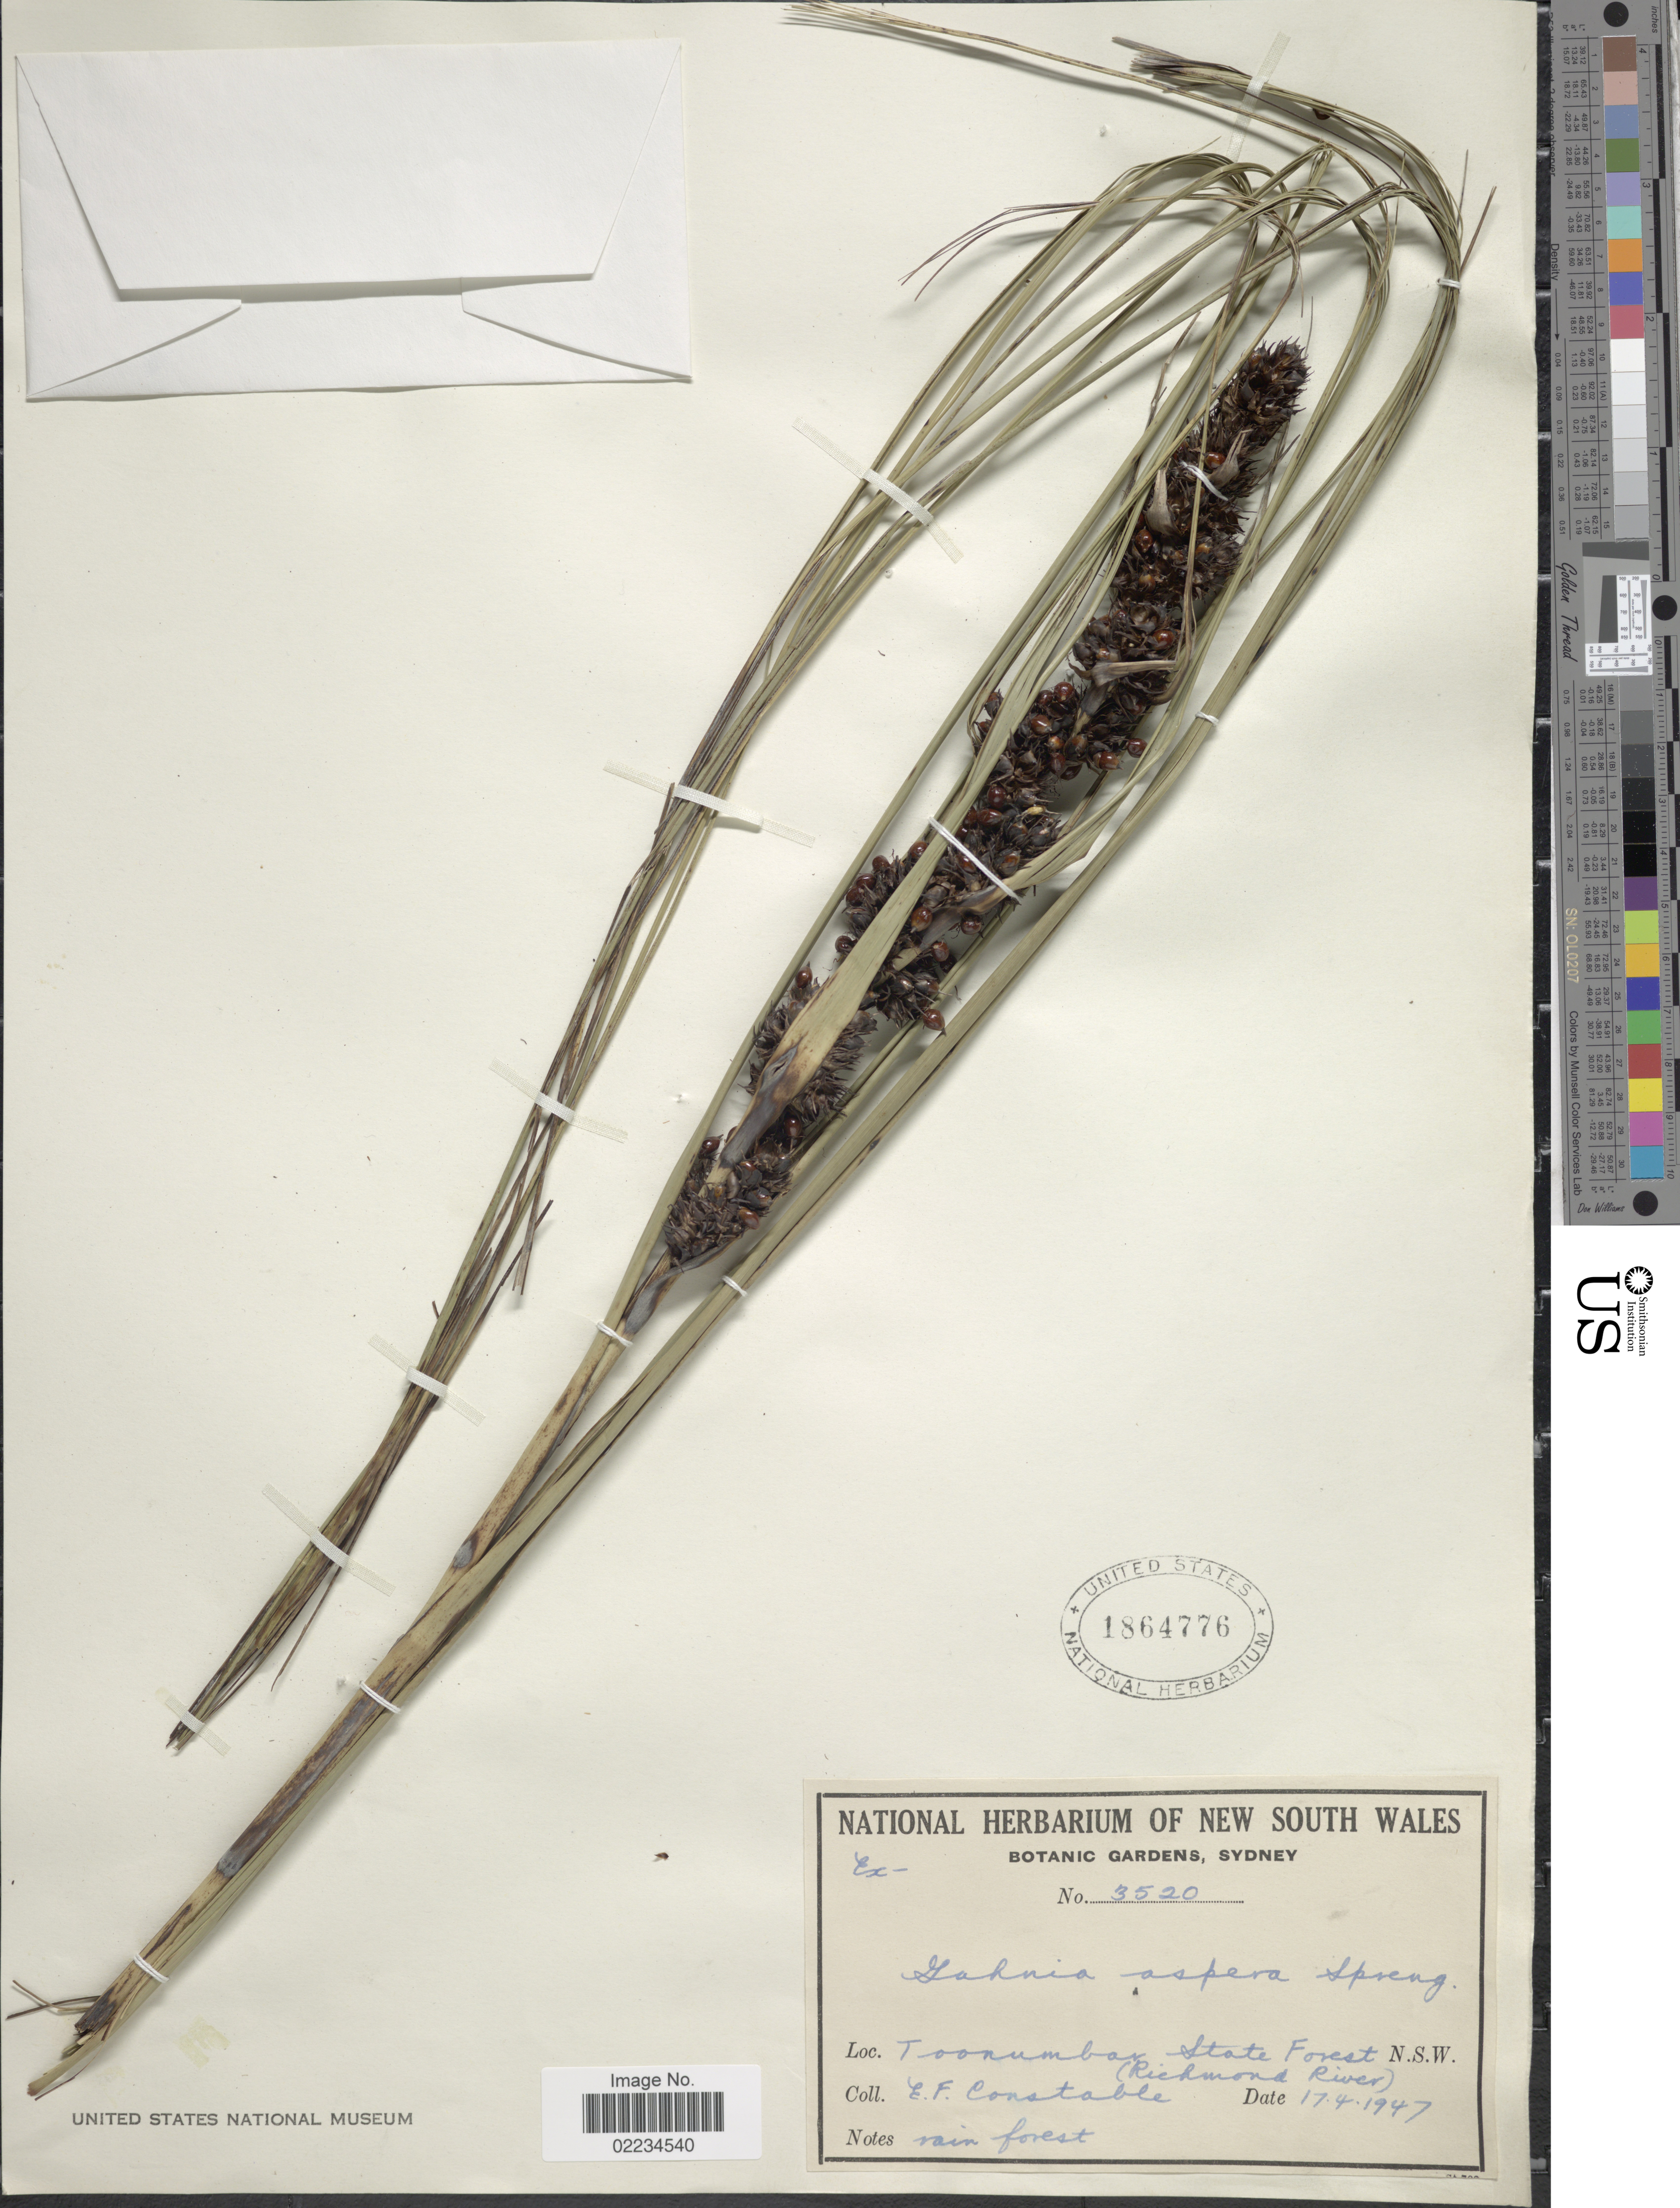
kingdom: Plantae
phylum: Tracheophyta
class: Liliopsida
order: Poales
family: Cyperaceae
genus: Gahnia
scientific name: Gahnia aspera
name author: (R. Br.) Spreng.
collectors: E. F. Constable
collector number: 3520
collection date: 1947-04-17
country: Australia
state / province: New South Wales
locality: Toonumbar State Forest (Richmond River)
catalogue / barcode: US 1864776